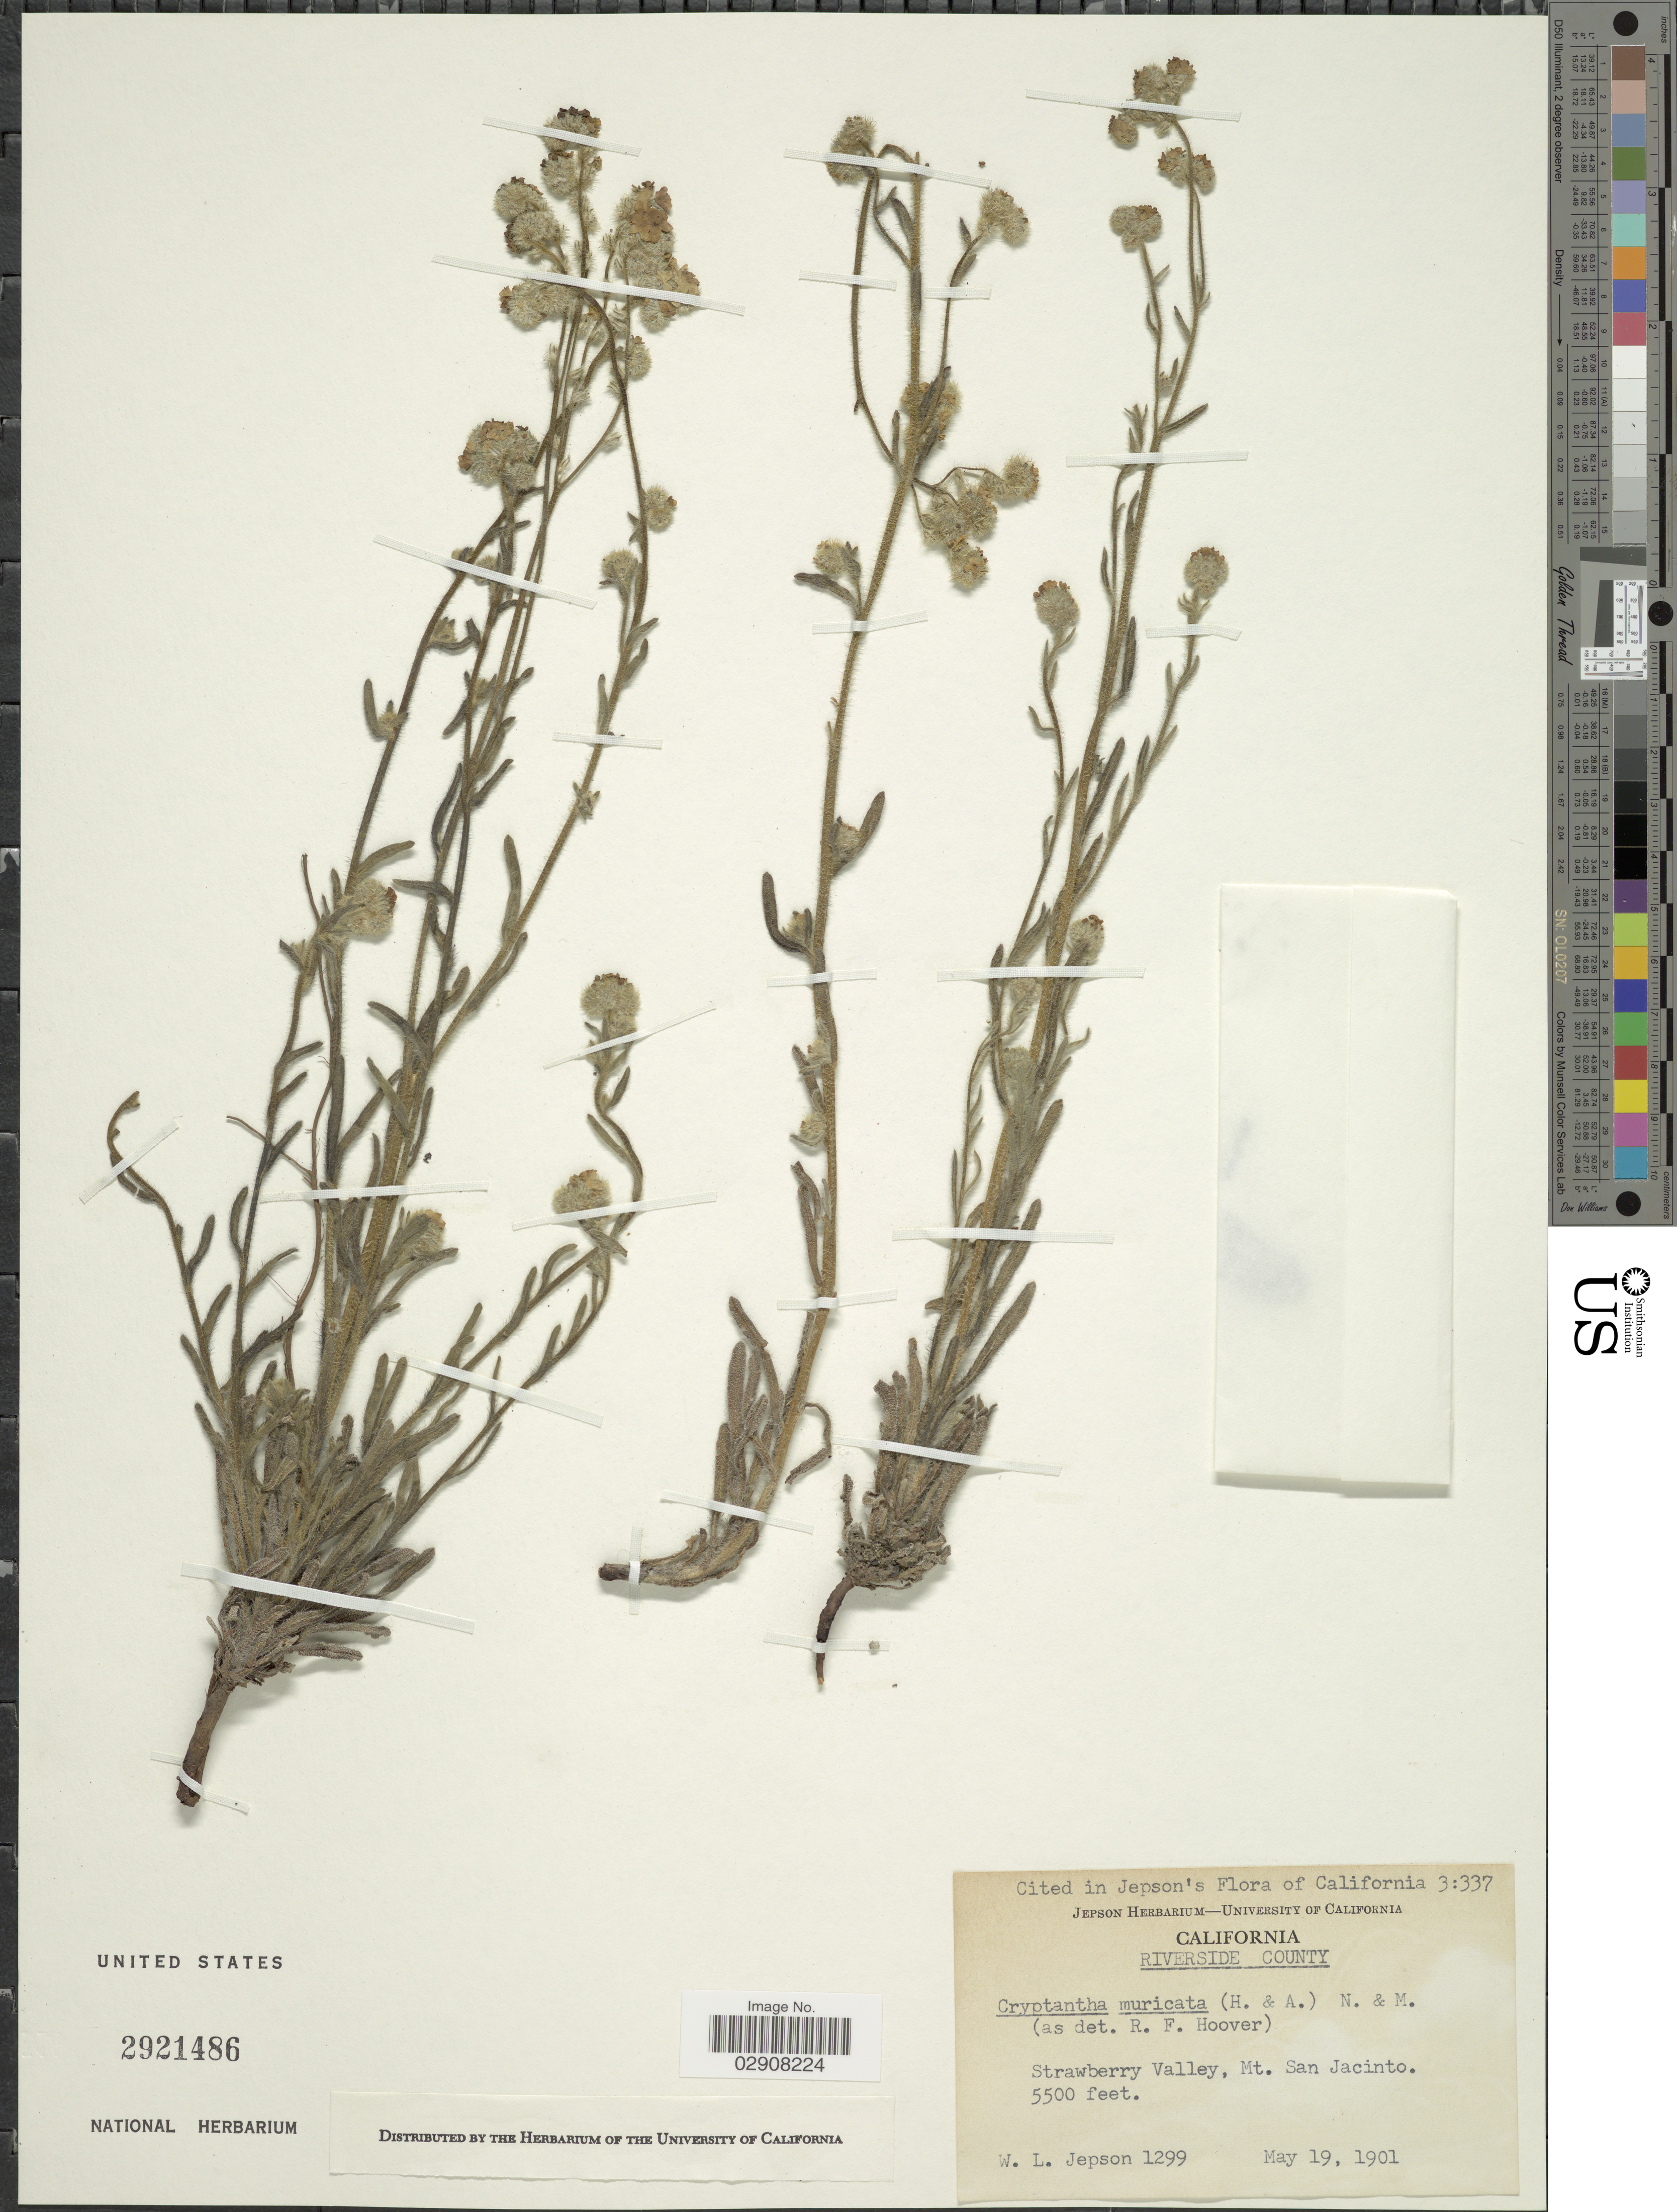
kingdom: Plantae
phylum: Tracheophyta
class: Magnoliopsida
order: Boraginales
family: Boraginaceae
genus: Cryptantha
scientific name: Cryptantha muricata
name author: (Hook. & Arn.) A. Nelson & J.F. Macbr.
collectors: W. L. Jepson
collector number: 1299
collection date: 1901-05-19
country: United States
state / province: California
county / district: Riverside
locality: Riverside County. Strawberry Valley, Mt. San Jacinto.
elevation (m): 1676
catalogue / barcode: US 2921486